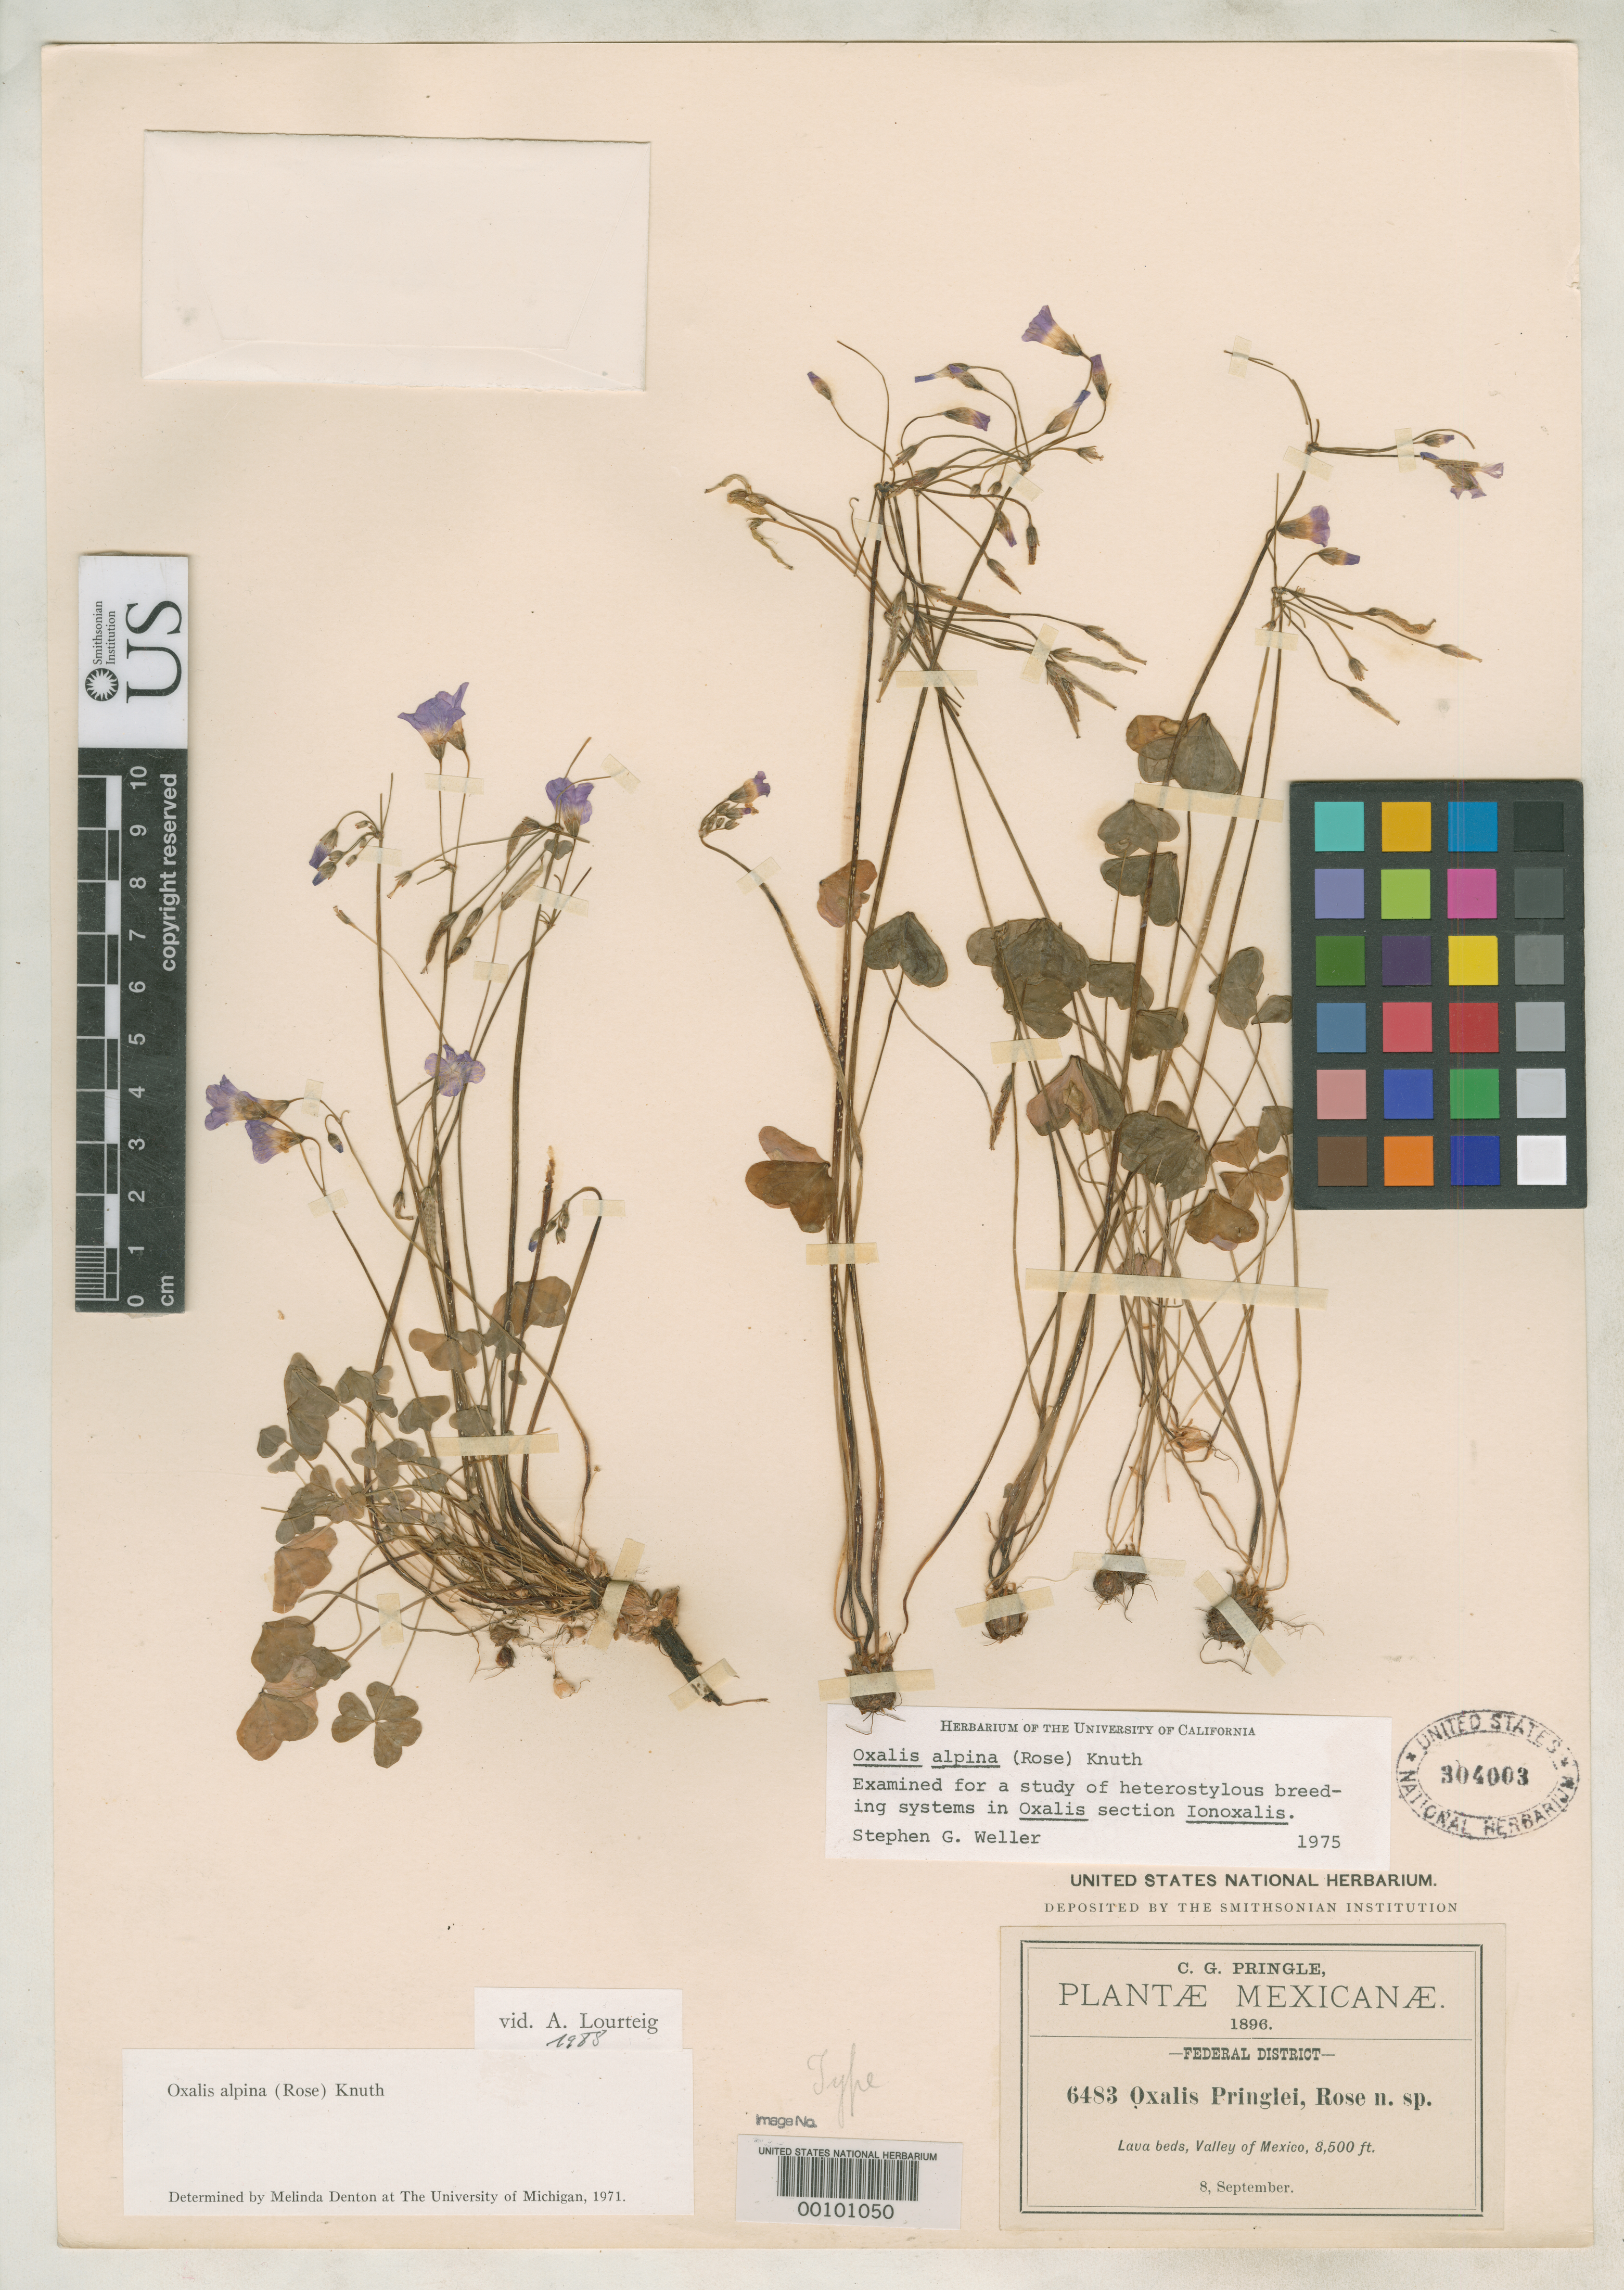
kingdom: Plantae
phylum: Tracheophyta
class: Magnoliopsida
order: Oxalidales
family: Oxalidaceae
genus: Ionoxalis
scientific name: Ionoxalis pringlei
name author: Rose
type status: Holotype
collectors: C. G. Pringle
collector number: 6483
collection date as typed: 08 Sep 1896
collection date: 1896-09-08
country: Mexico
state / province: Distrito Federal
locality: Sierra de Ajusco.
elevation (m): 2550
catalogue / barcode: US 304003